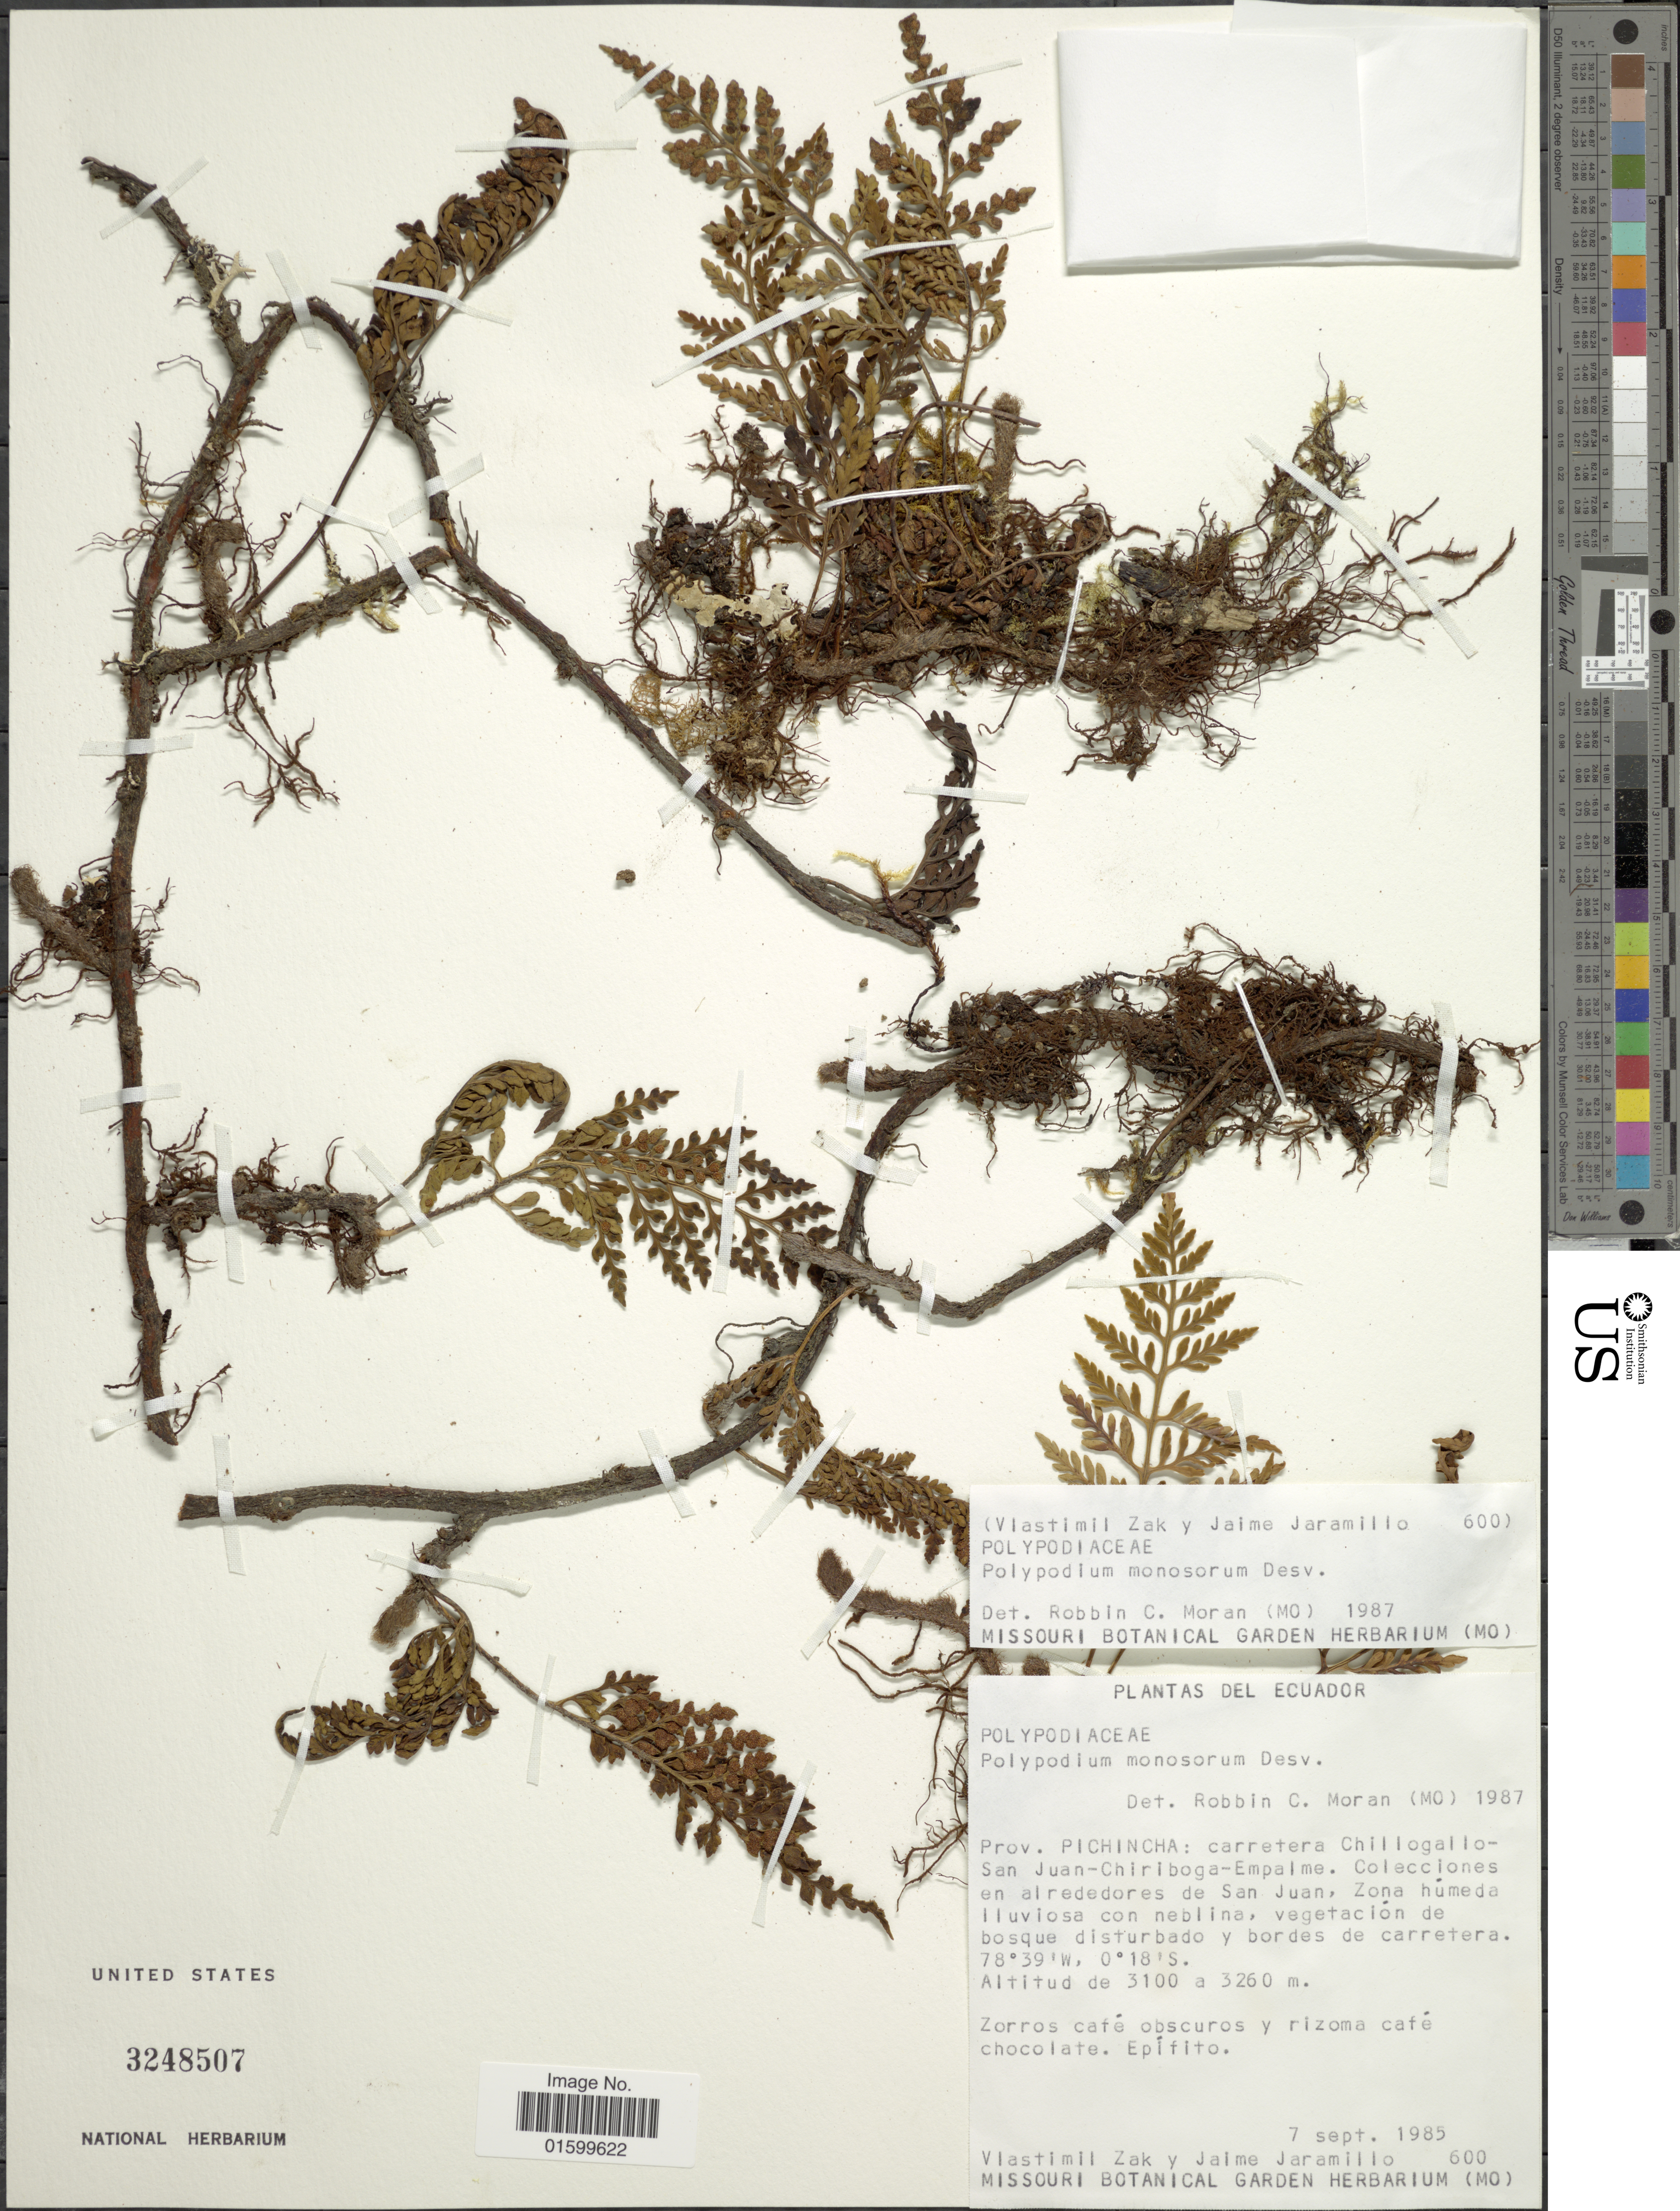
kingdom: Plantae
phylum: Tracheophyta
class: Polypodiopsida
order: Polypodiales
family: Polypodiaceae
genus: Pleopeltis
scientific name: Pleopeltis monosora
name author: (Desv.) A.R. Sm.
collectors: V. Zak & J. Jaramillo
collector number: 600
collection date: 1985-09-07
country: Ecuador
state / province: Pichincha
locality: Prov. Pichincha: carretera Chillogallo-San Juan-Chiriboga-Empalme, en alrededores de San Juan, Zona humeda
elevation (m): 3100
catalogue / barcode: US 3248507